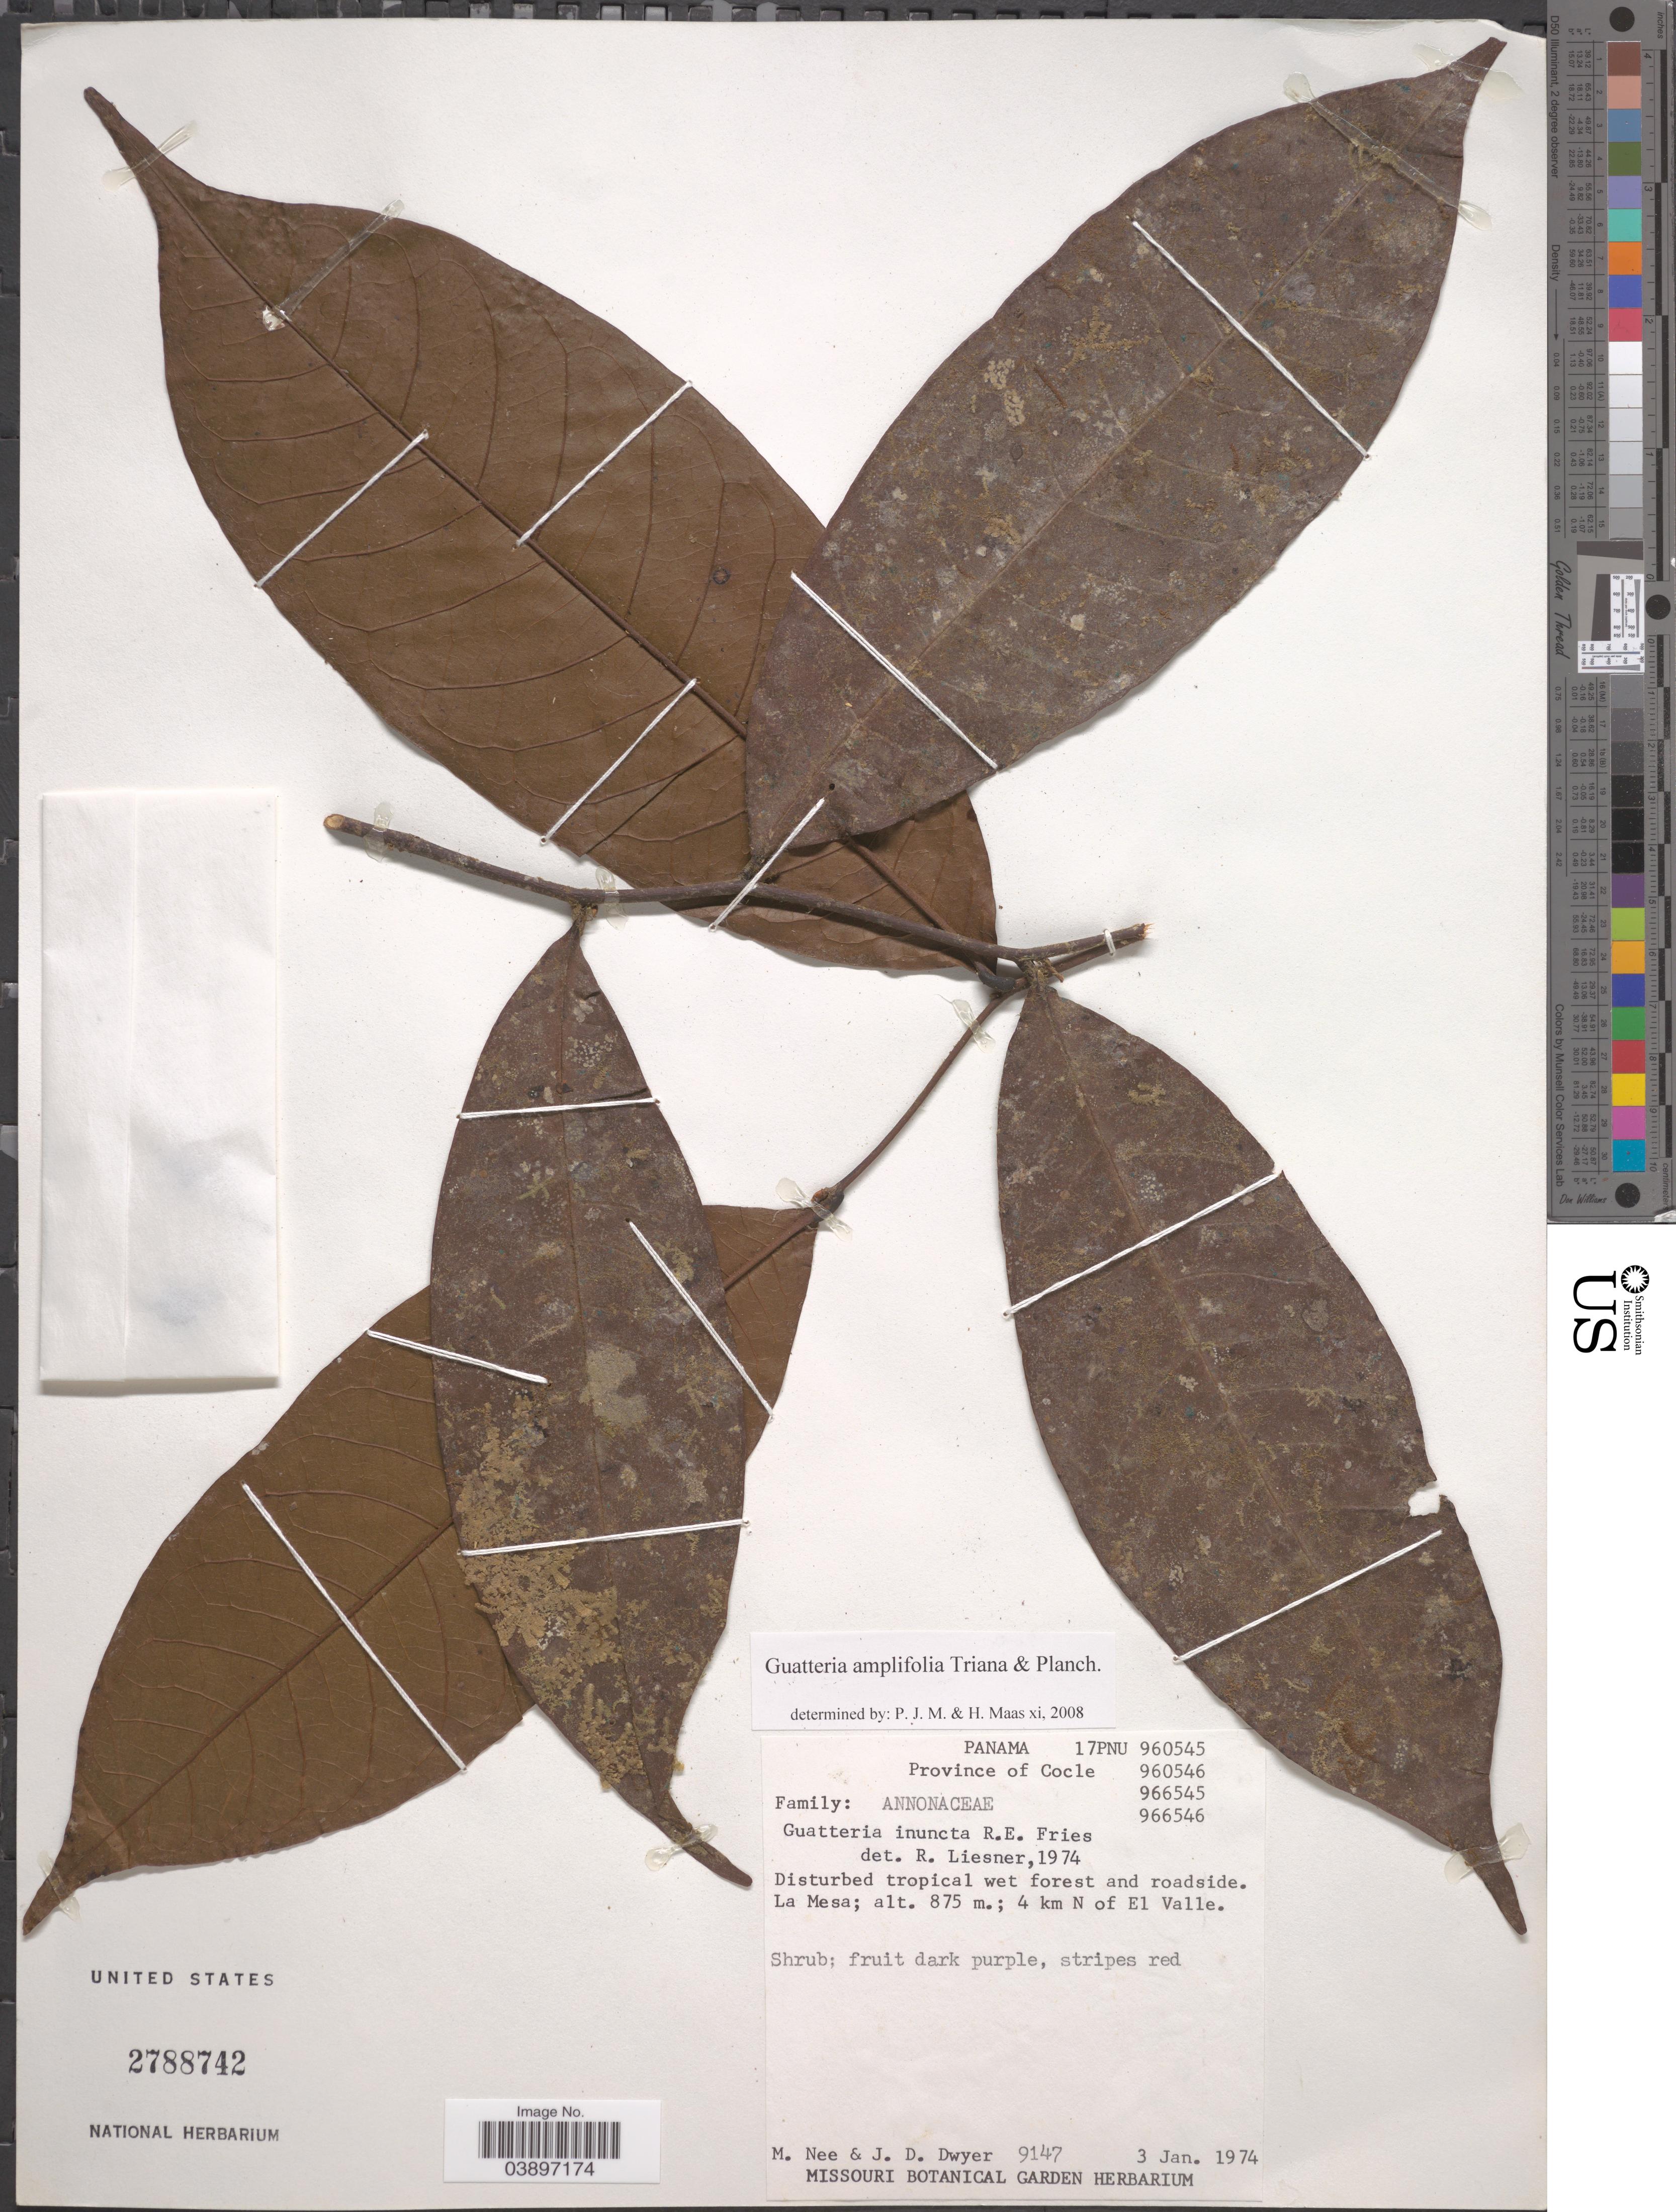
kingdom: Plantae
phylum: Tracheophyta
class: Magnoliopsida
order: Magnoliales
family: Annonaceae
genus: Guatteria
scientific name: Guatteria amplifolia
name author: Triana & Planch.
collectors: M. Nee & J. D. Dwyer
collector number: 9147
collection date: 1974-01-03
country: Panama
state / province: Cocle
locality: La Mesa. 4 km N of El Valle.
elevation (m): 875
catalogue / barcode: US 2788742